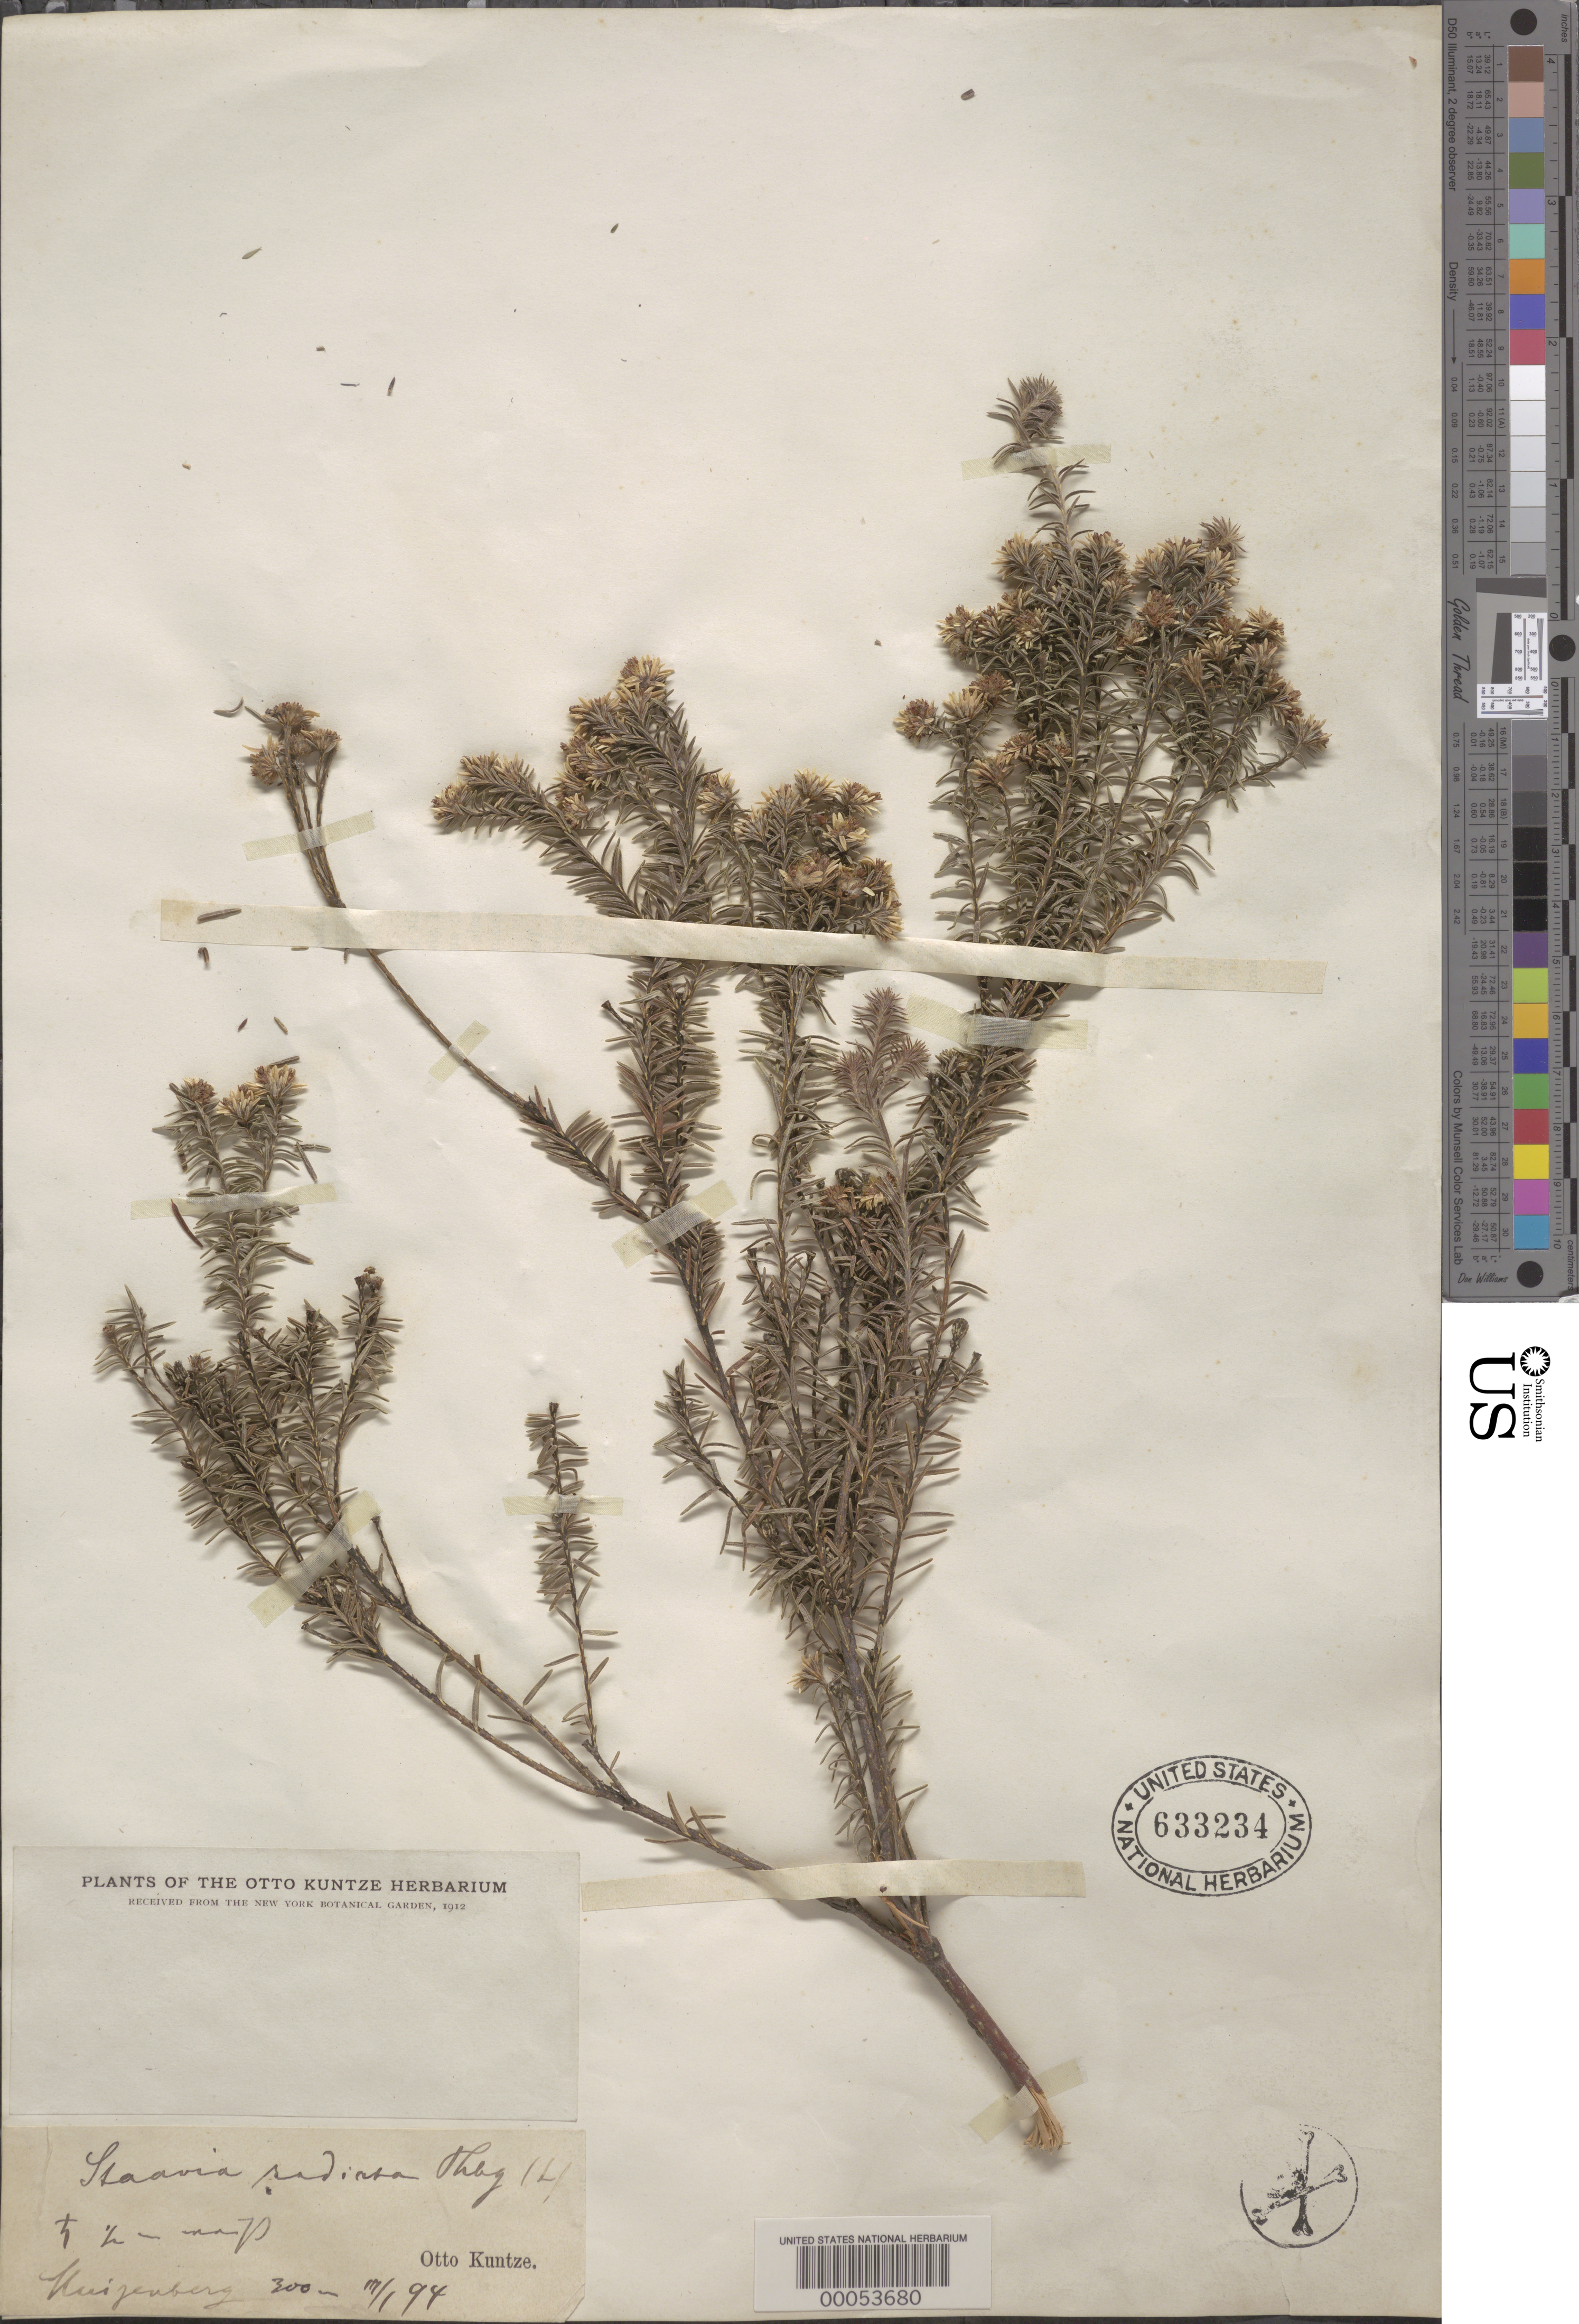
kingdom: Plantae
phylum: Tracheophyta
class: Magnoliopsida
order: Bruniales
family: Bruniaceae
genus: Staavia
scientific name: Staavia radiata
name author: (L.) Dahl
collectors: C.E.O. Kuntze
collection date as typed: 17 Jan 1894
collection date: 1894-01-17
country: South Africa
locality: Muizenberg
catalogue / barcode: US 633234